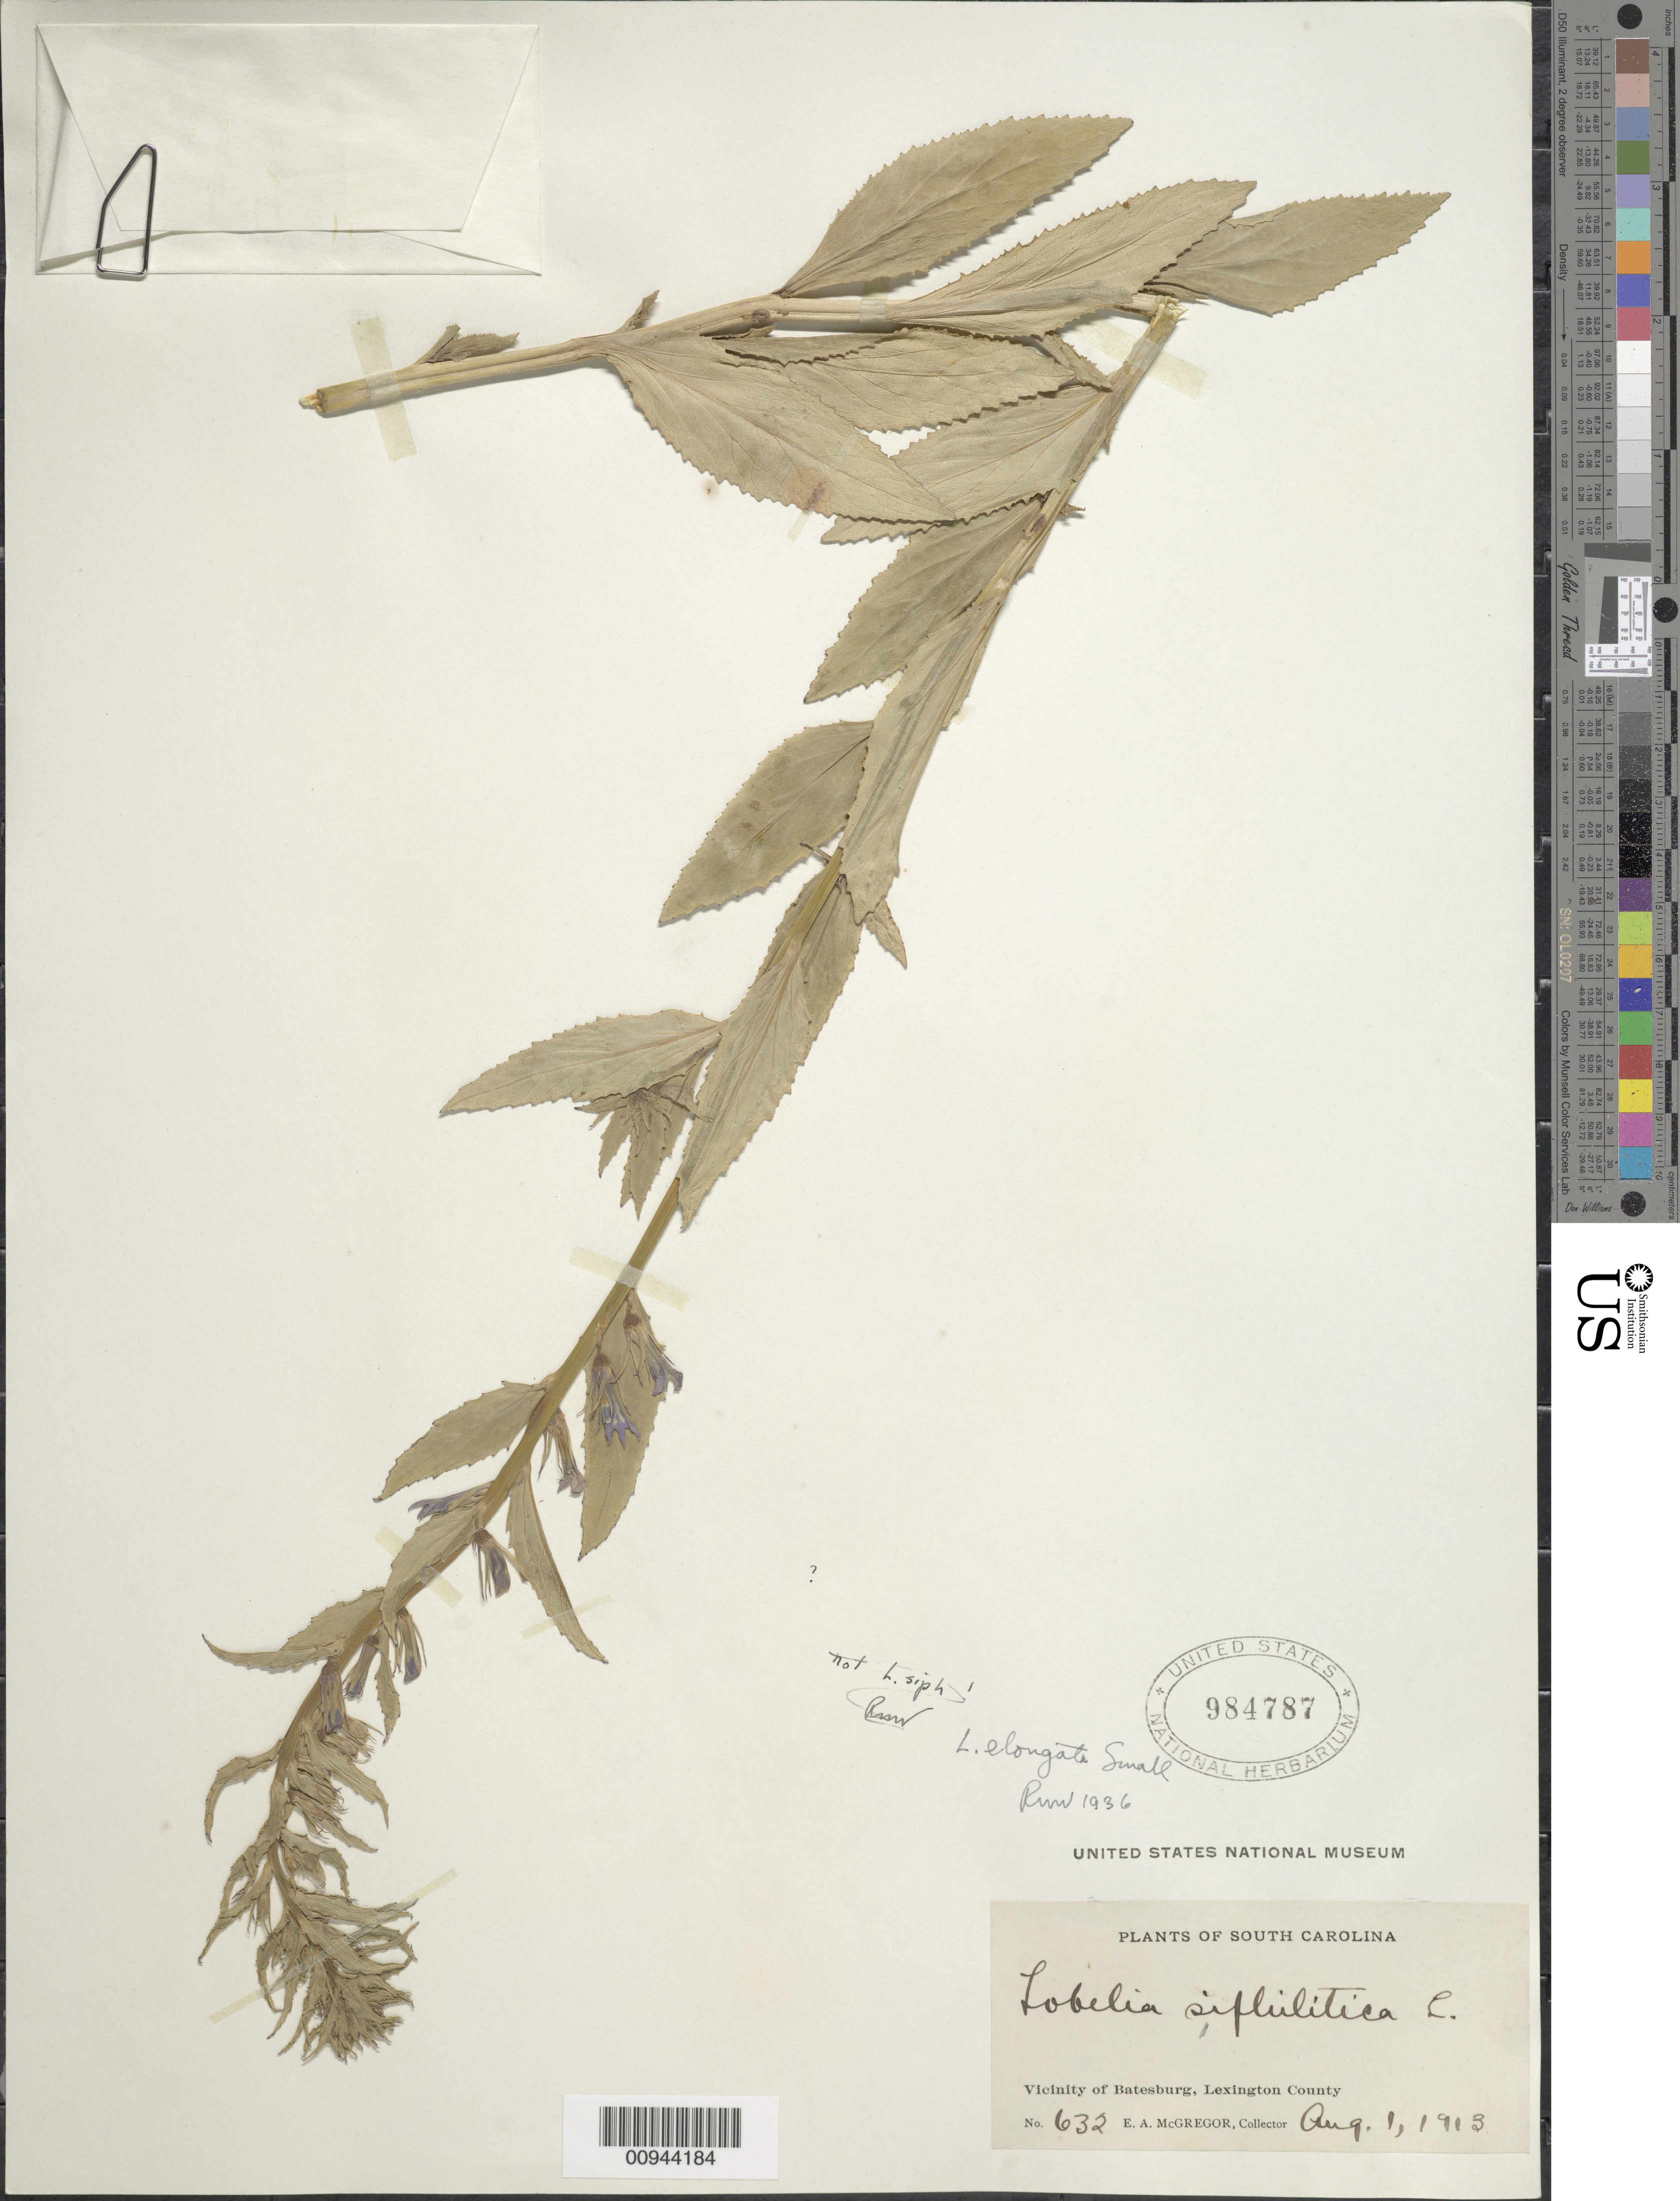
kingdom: Plantae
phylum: Tracheophyta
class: Magnoliopsida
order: Asterales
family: Campanulaceae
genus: Lobelia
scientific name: Lobelia elongata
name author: Small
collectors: E. A. McGregor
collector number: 632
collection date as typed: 1 Aug 1913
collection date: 1913-08-01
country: United States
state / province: South Carolina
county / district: Lexington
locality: Batesburg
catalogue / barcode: US 984787